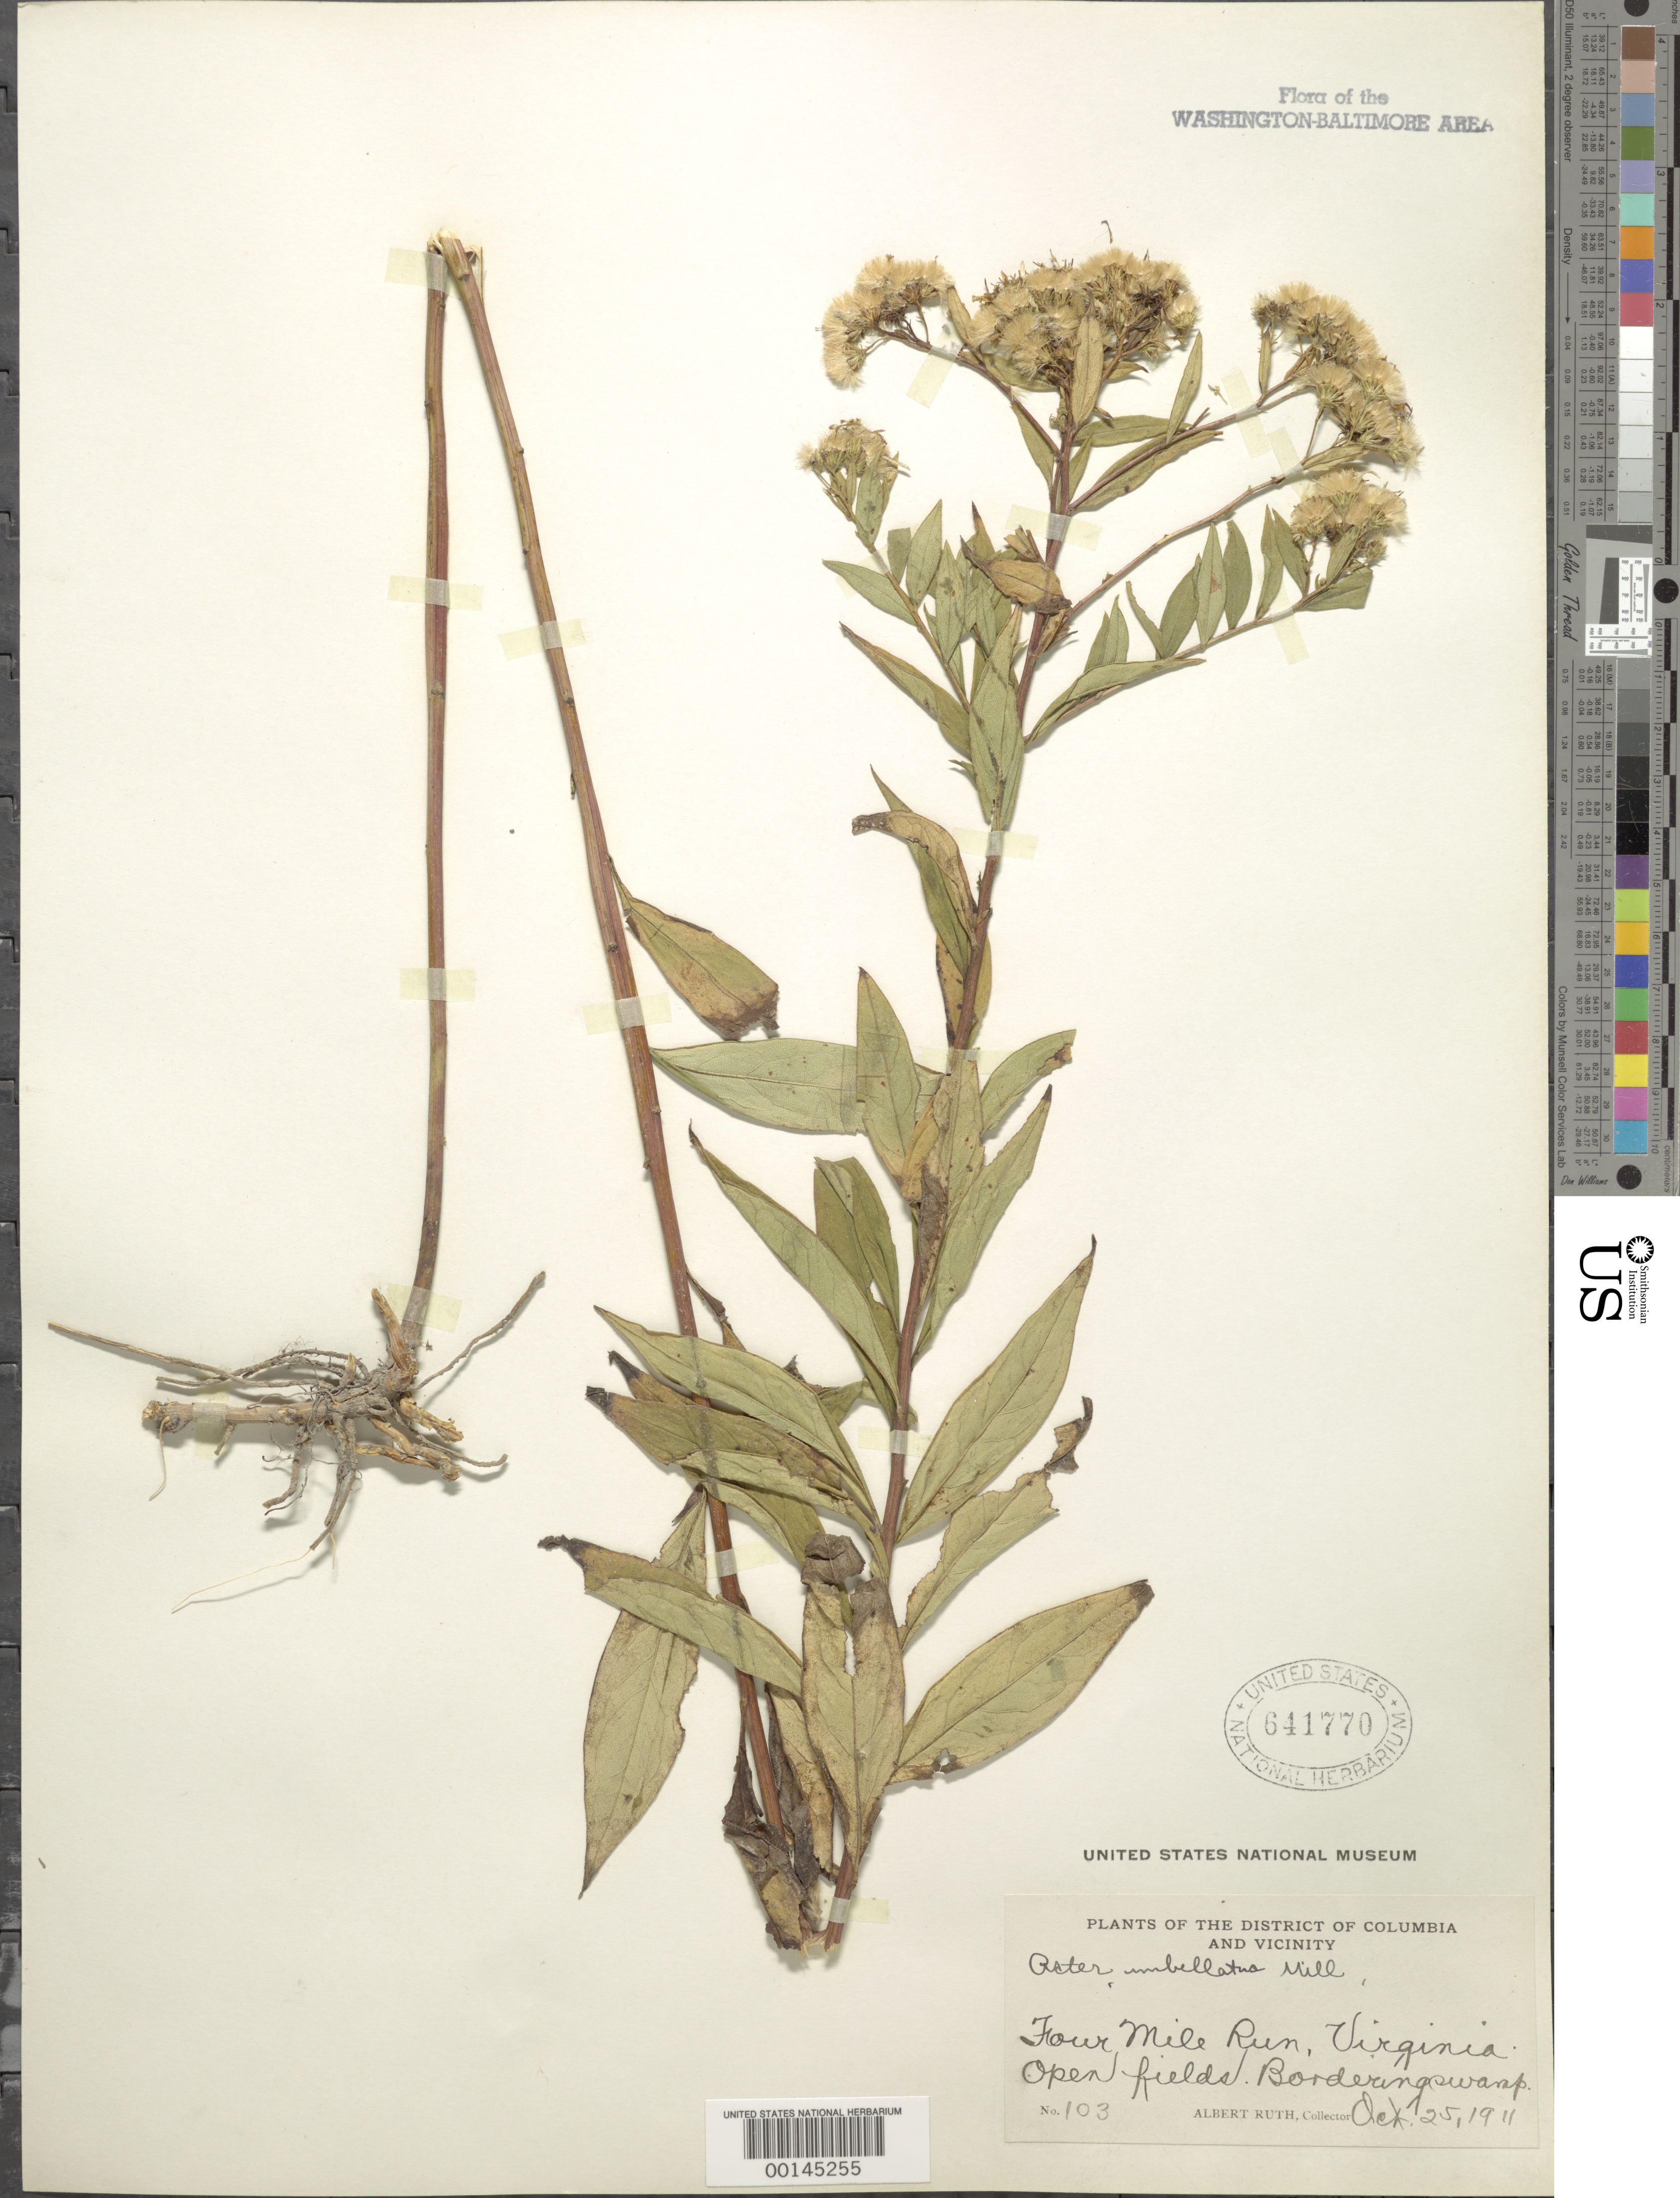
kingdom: Plantae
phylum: Tracheophyta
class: Magnoliopsida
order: Asterales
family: Asteraceae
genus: Doellingeria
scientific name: Doellingeria umbellata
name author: (Mill.) Nees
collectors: A. Ruth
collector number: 103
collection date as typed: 25 Oct 1911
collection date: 1911-10-25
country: United States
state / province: Virginia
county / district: Fairfax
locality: Four Mile Run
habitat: Open field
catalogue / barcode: US 641770